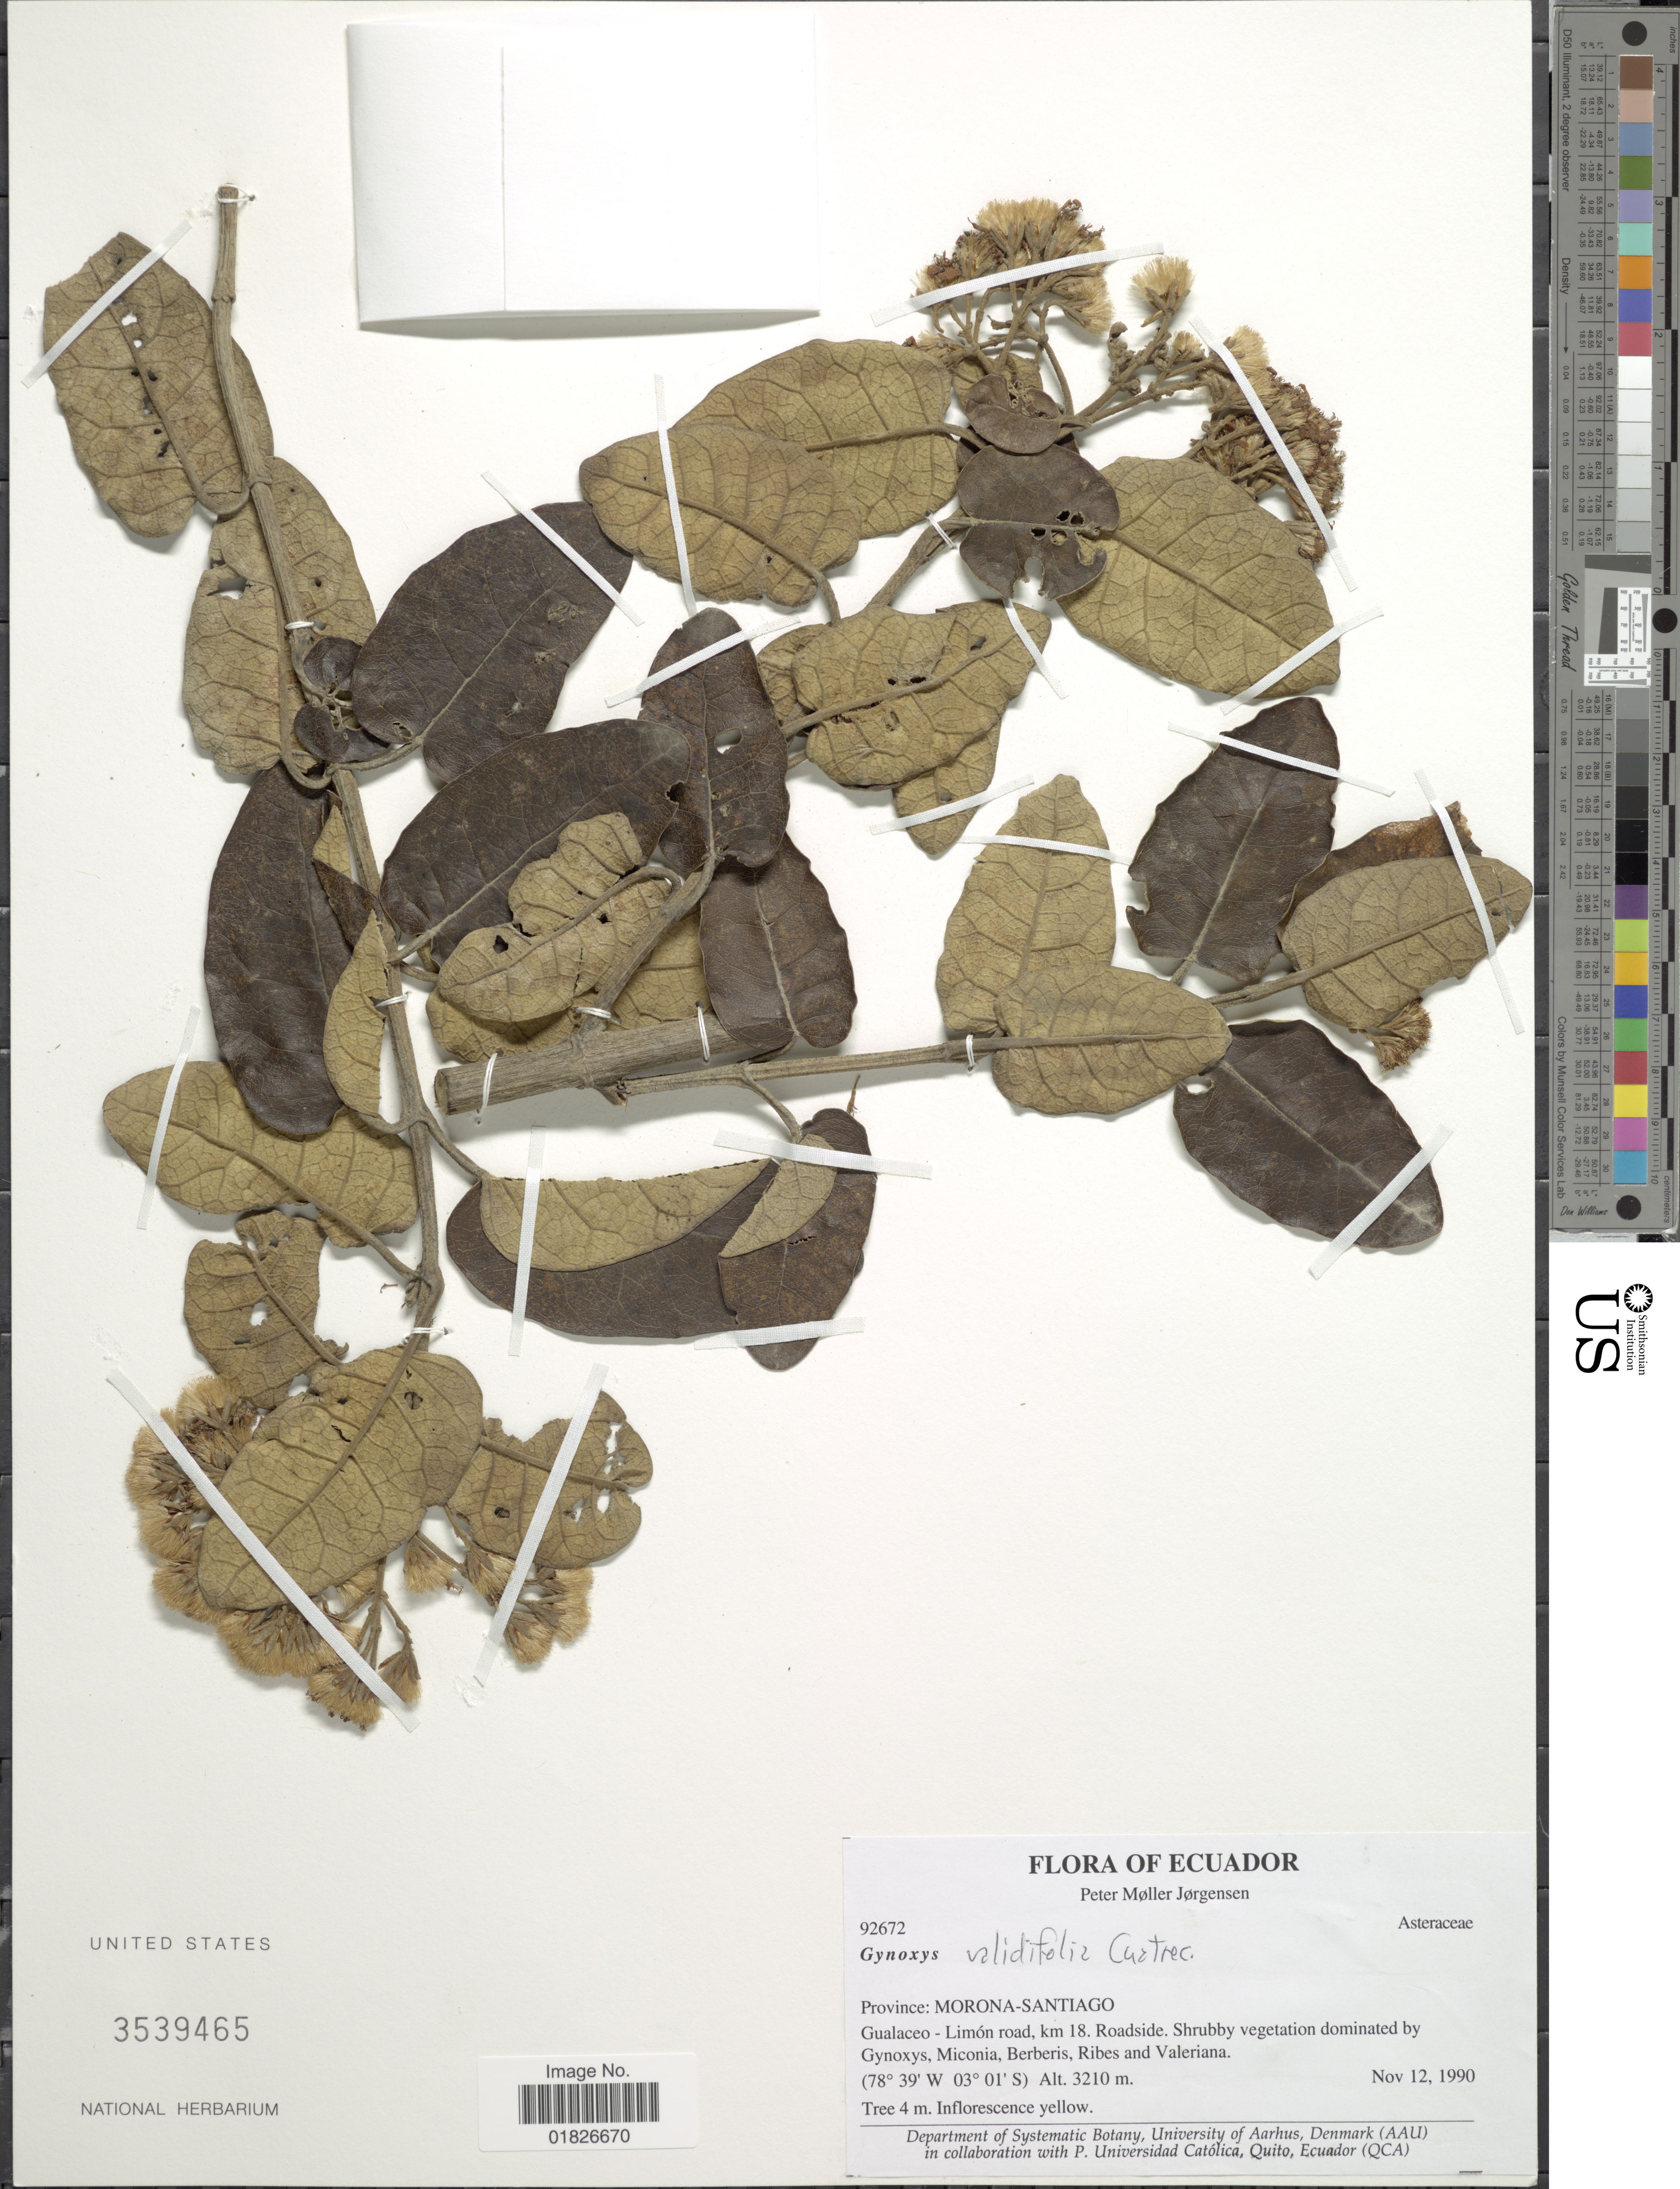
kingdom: Plantae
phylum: Tracheophyta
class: Magnoliopsida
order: Asterales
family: Asteraceae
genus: Gynoxys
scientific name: Gynoxys validifolia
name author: Cuatrec.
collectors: P. M. Jørgensen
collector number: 92672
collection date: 1990-11-12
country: Ecuador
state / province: Morona-Santiago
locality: Gualaco-Limon road, km 18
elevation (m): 3210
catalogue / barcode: US 3539465